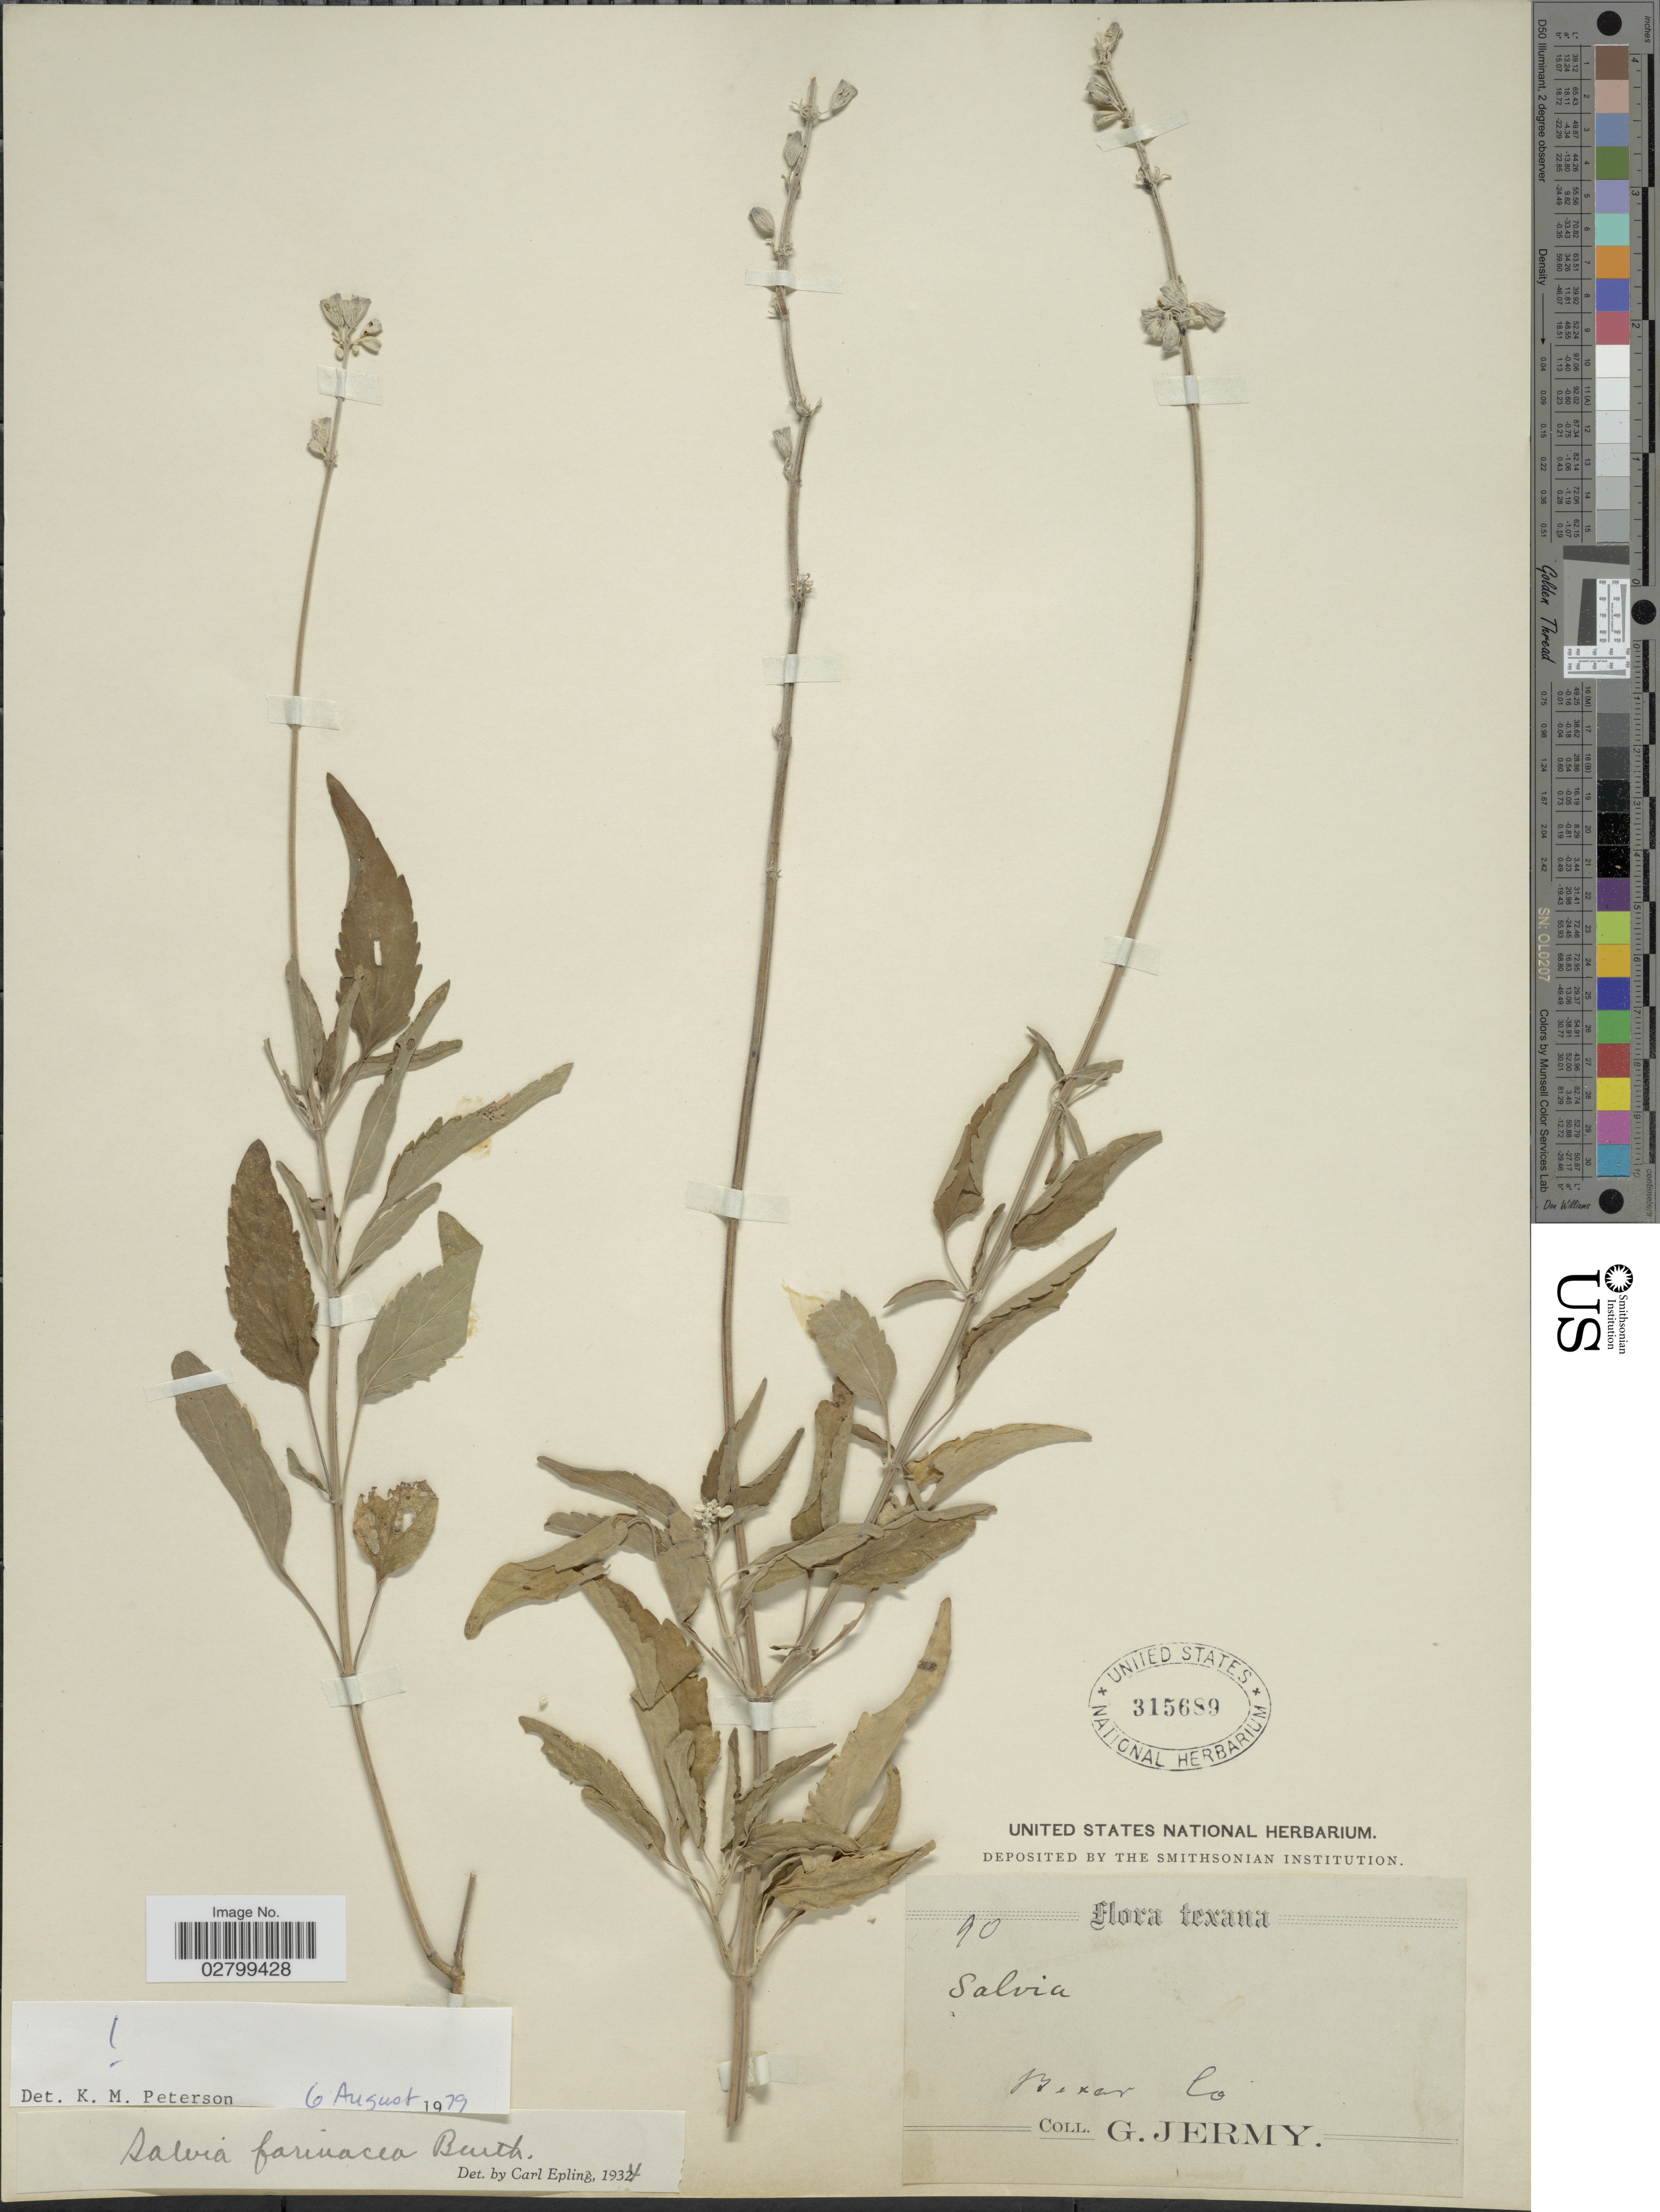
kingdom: Plantae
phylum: Tracheophyta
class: Magnoliopsida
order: Lamiales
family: Lamiaceae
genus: Salvia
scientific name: Salvia farinacea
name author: Benth.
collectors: G. Jermy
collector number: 90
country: United States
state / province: Texas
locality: Bexar Co.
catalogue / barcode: US 315689